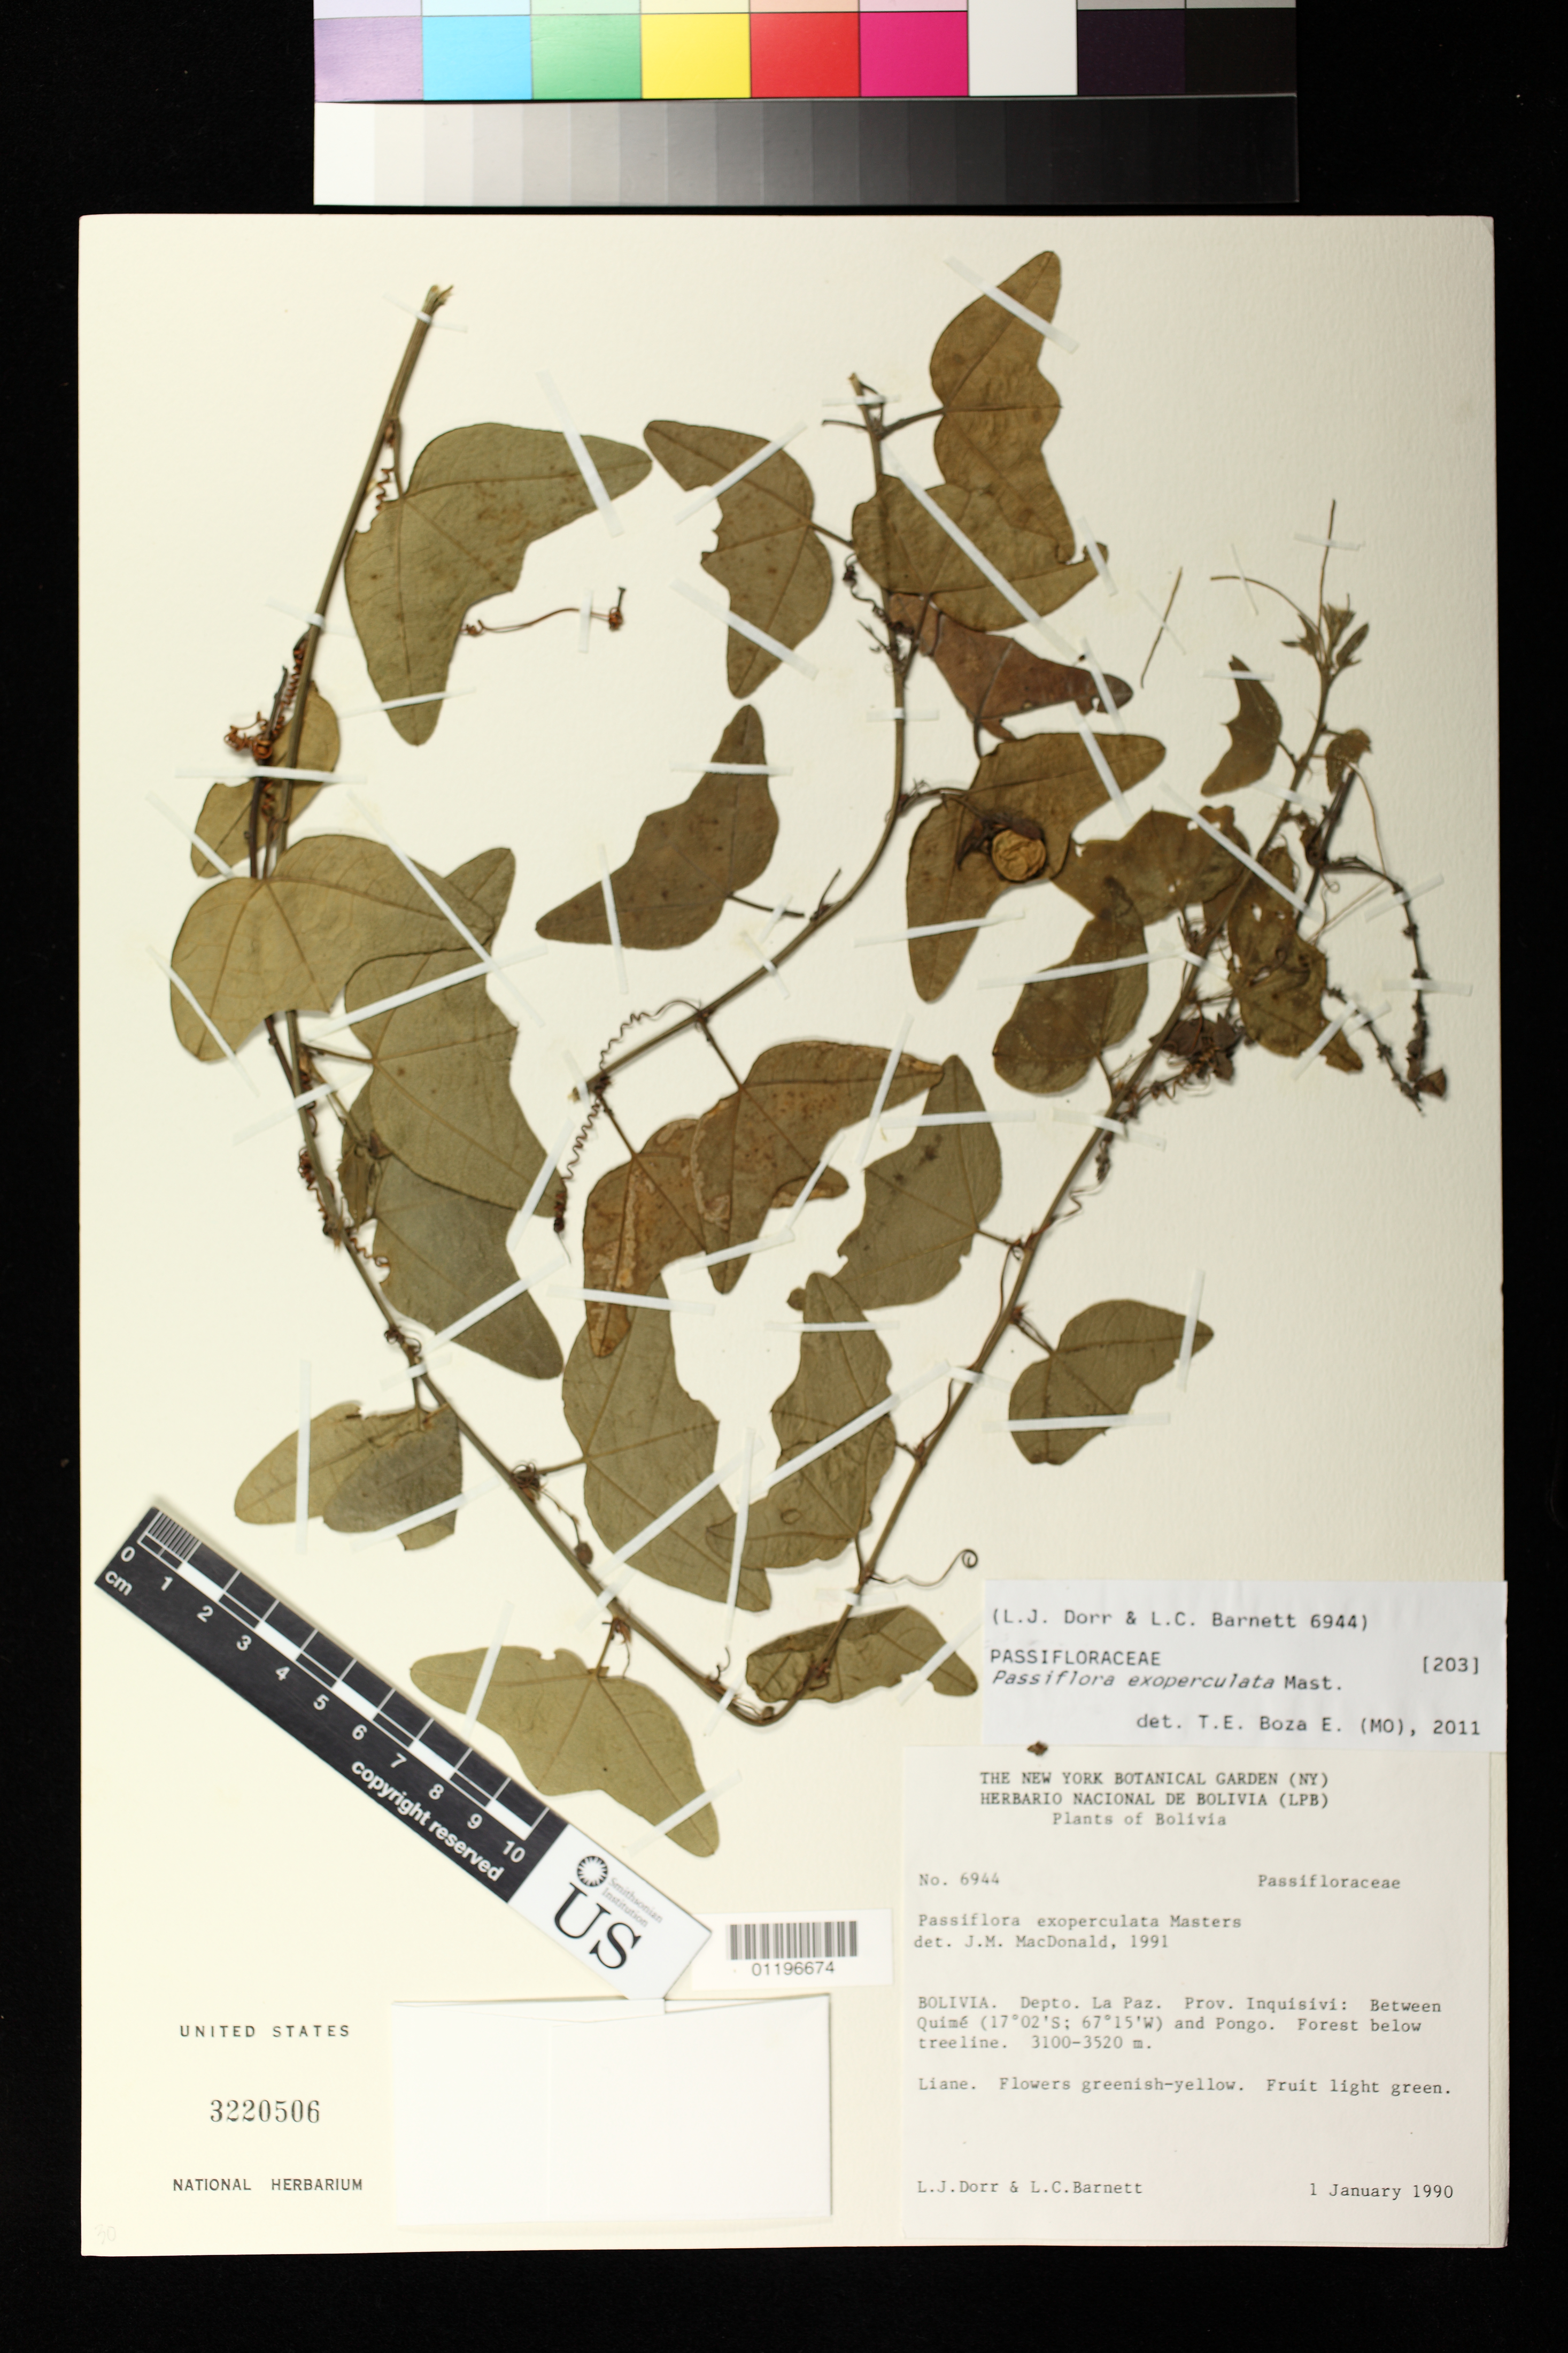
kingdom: Plantae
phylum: Tracheophyta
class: Magnoliopsida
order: Malpighiales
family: Passifloraceae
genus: Passiflora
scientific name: Passiflora exoperculata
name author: Mast. in Mart.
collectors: L. J. Dorr & L. C. Barnett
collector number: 6944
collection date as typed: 01 Jan 1990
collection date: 1990-01-01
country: Bolivia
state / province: La Paz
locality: Depto. La Paz. Prov. Inquisiví: Between Quimé and Pongo.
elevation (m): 3100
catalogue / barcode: US 3220506